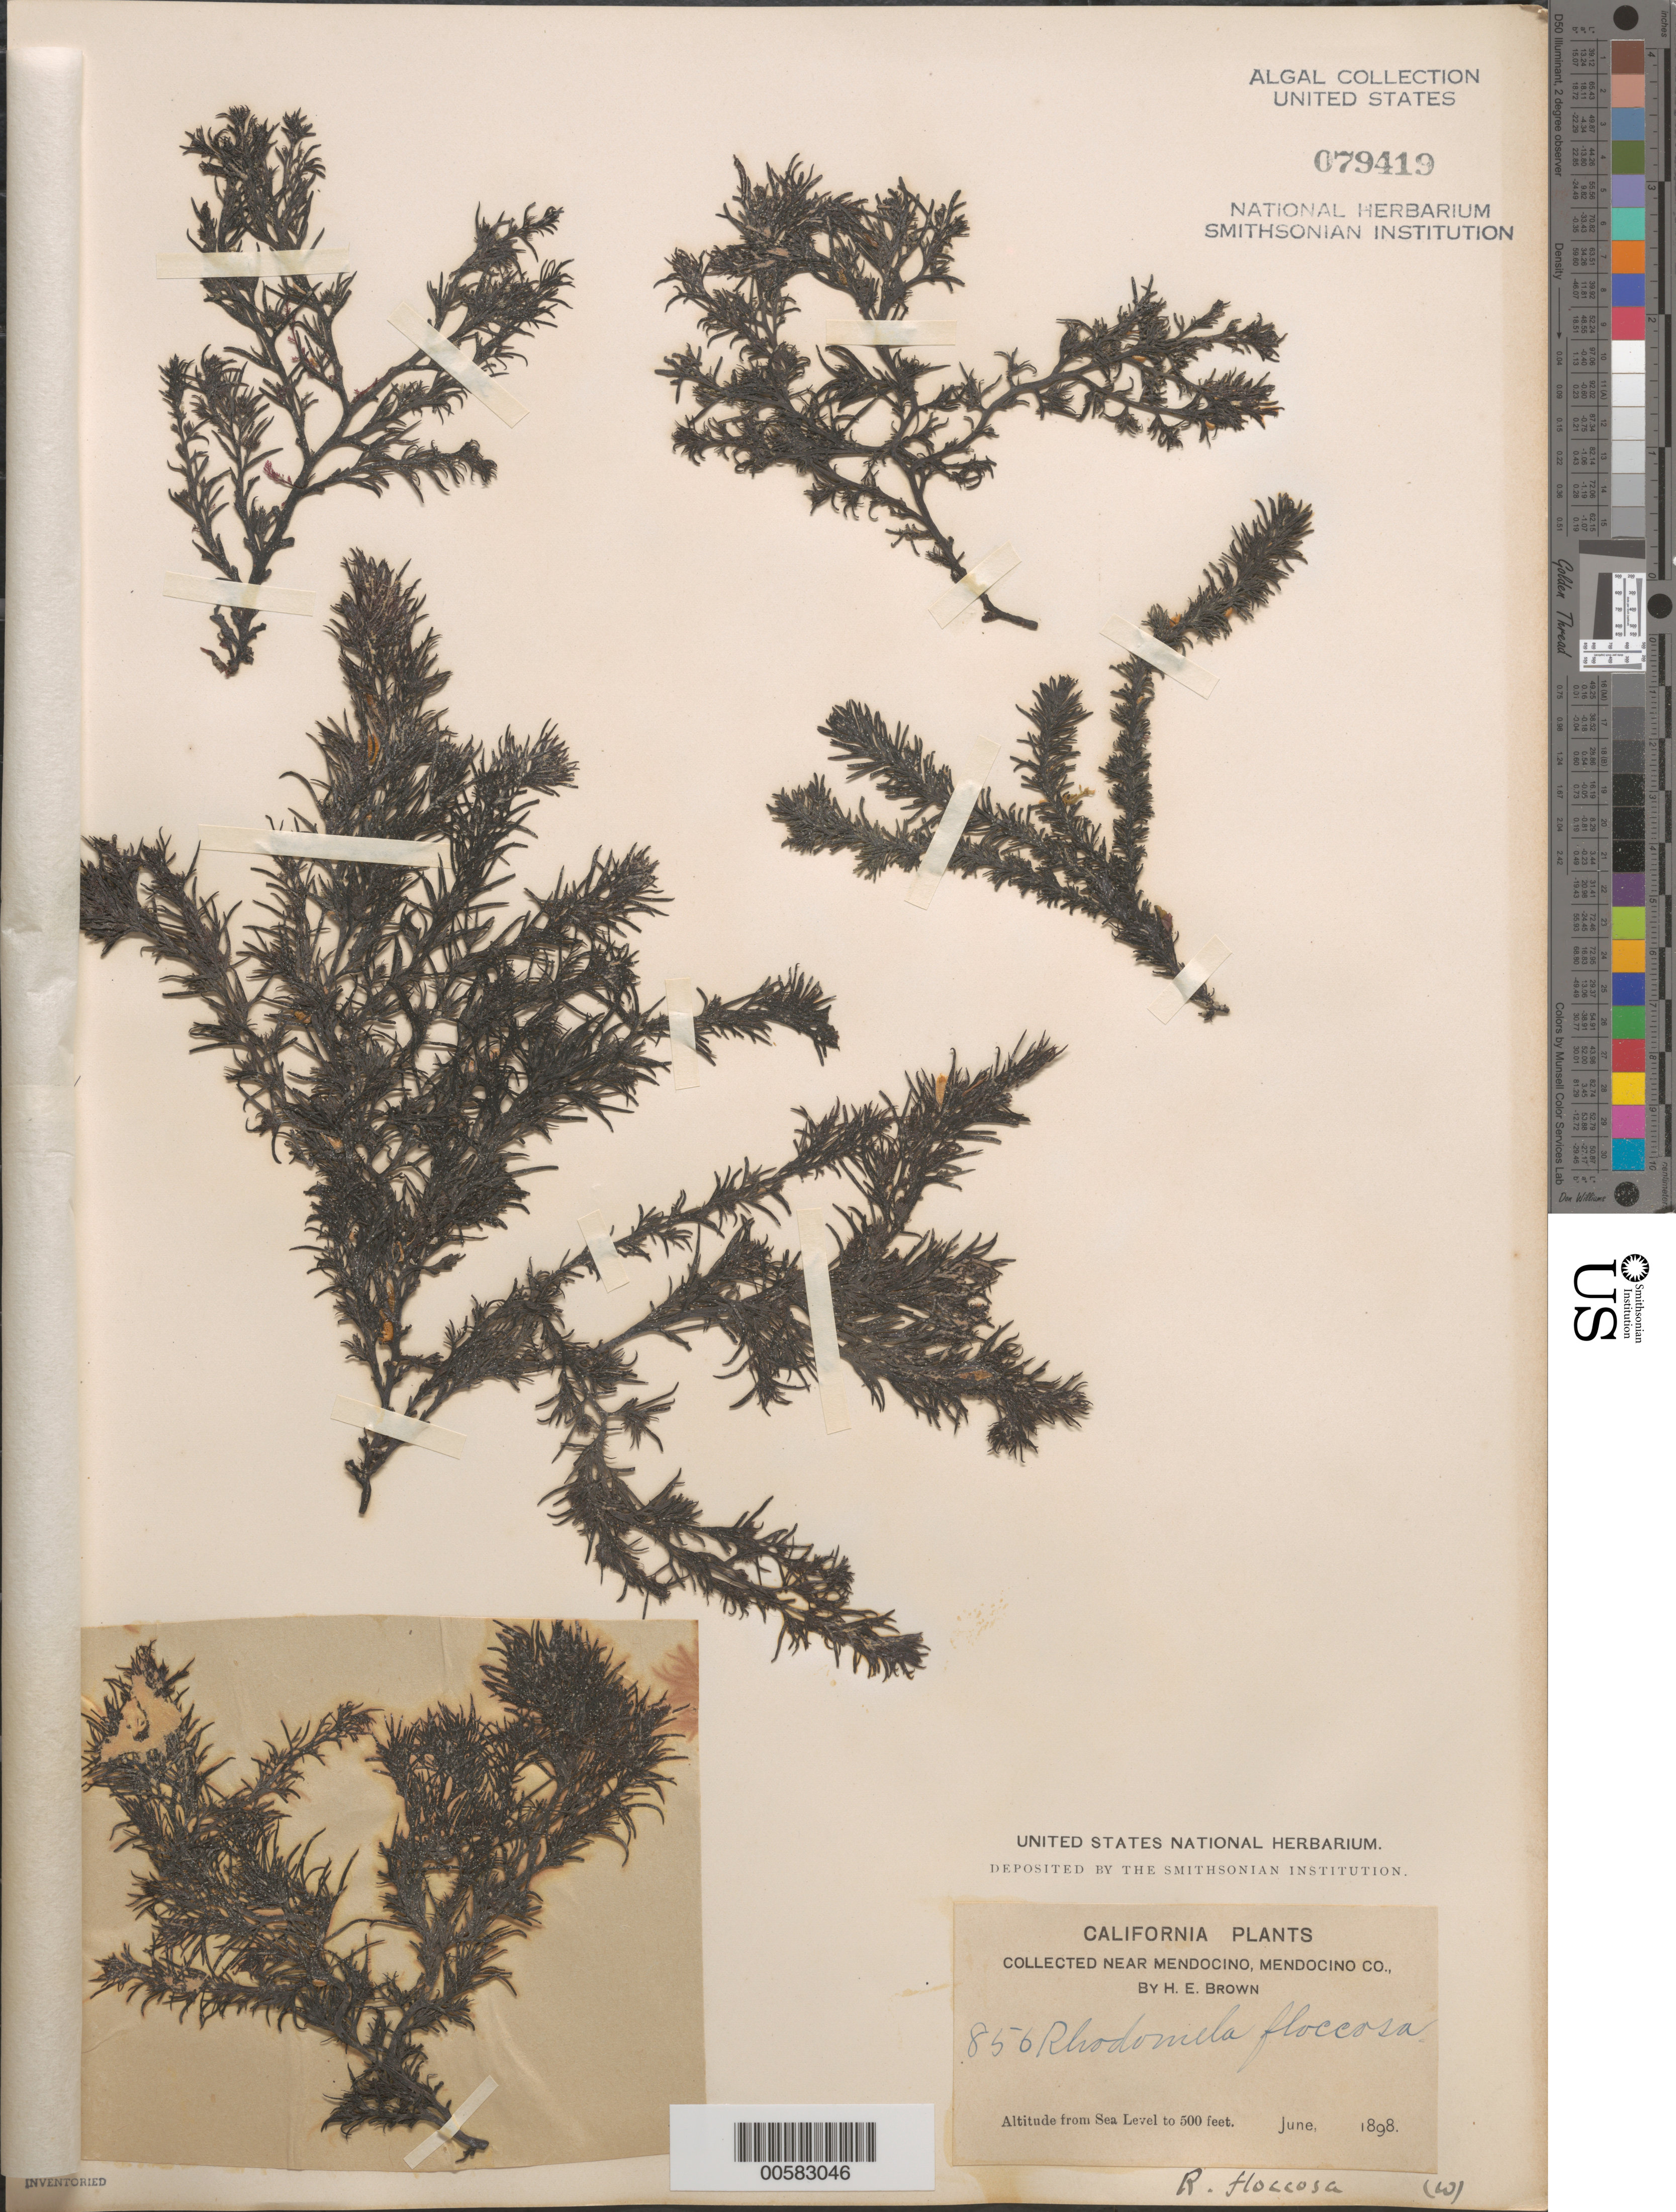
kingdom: Plantae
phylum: Rhodophyta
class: Florideophyceae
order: Ceramiales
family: Rhodomelaceae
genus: Odonthalia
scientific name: Odonthalia floccosa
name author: (Esper) Falkenb.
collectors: H. E. Brown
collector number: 856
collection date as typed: Jun 1898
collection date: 1898-06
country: United States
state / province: California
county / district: Mendocino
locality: Near Mendocino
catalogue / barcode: US 79419